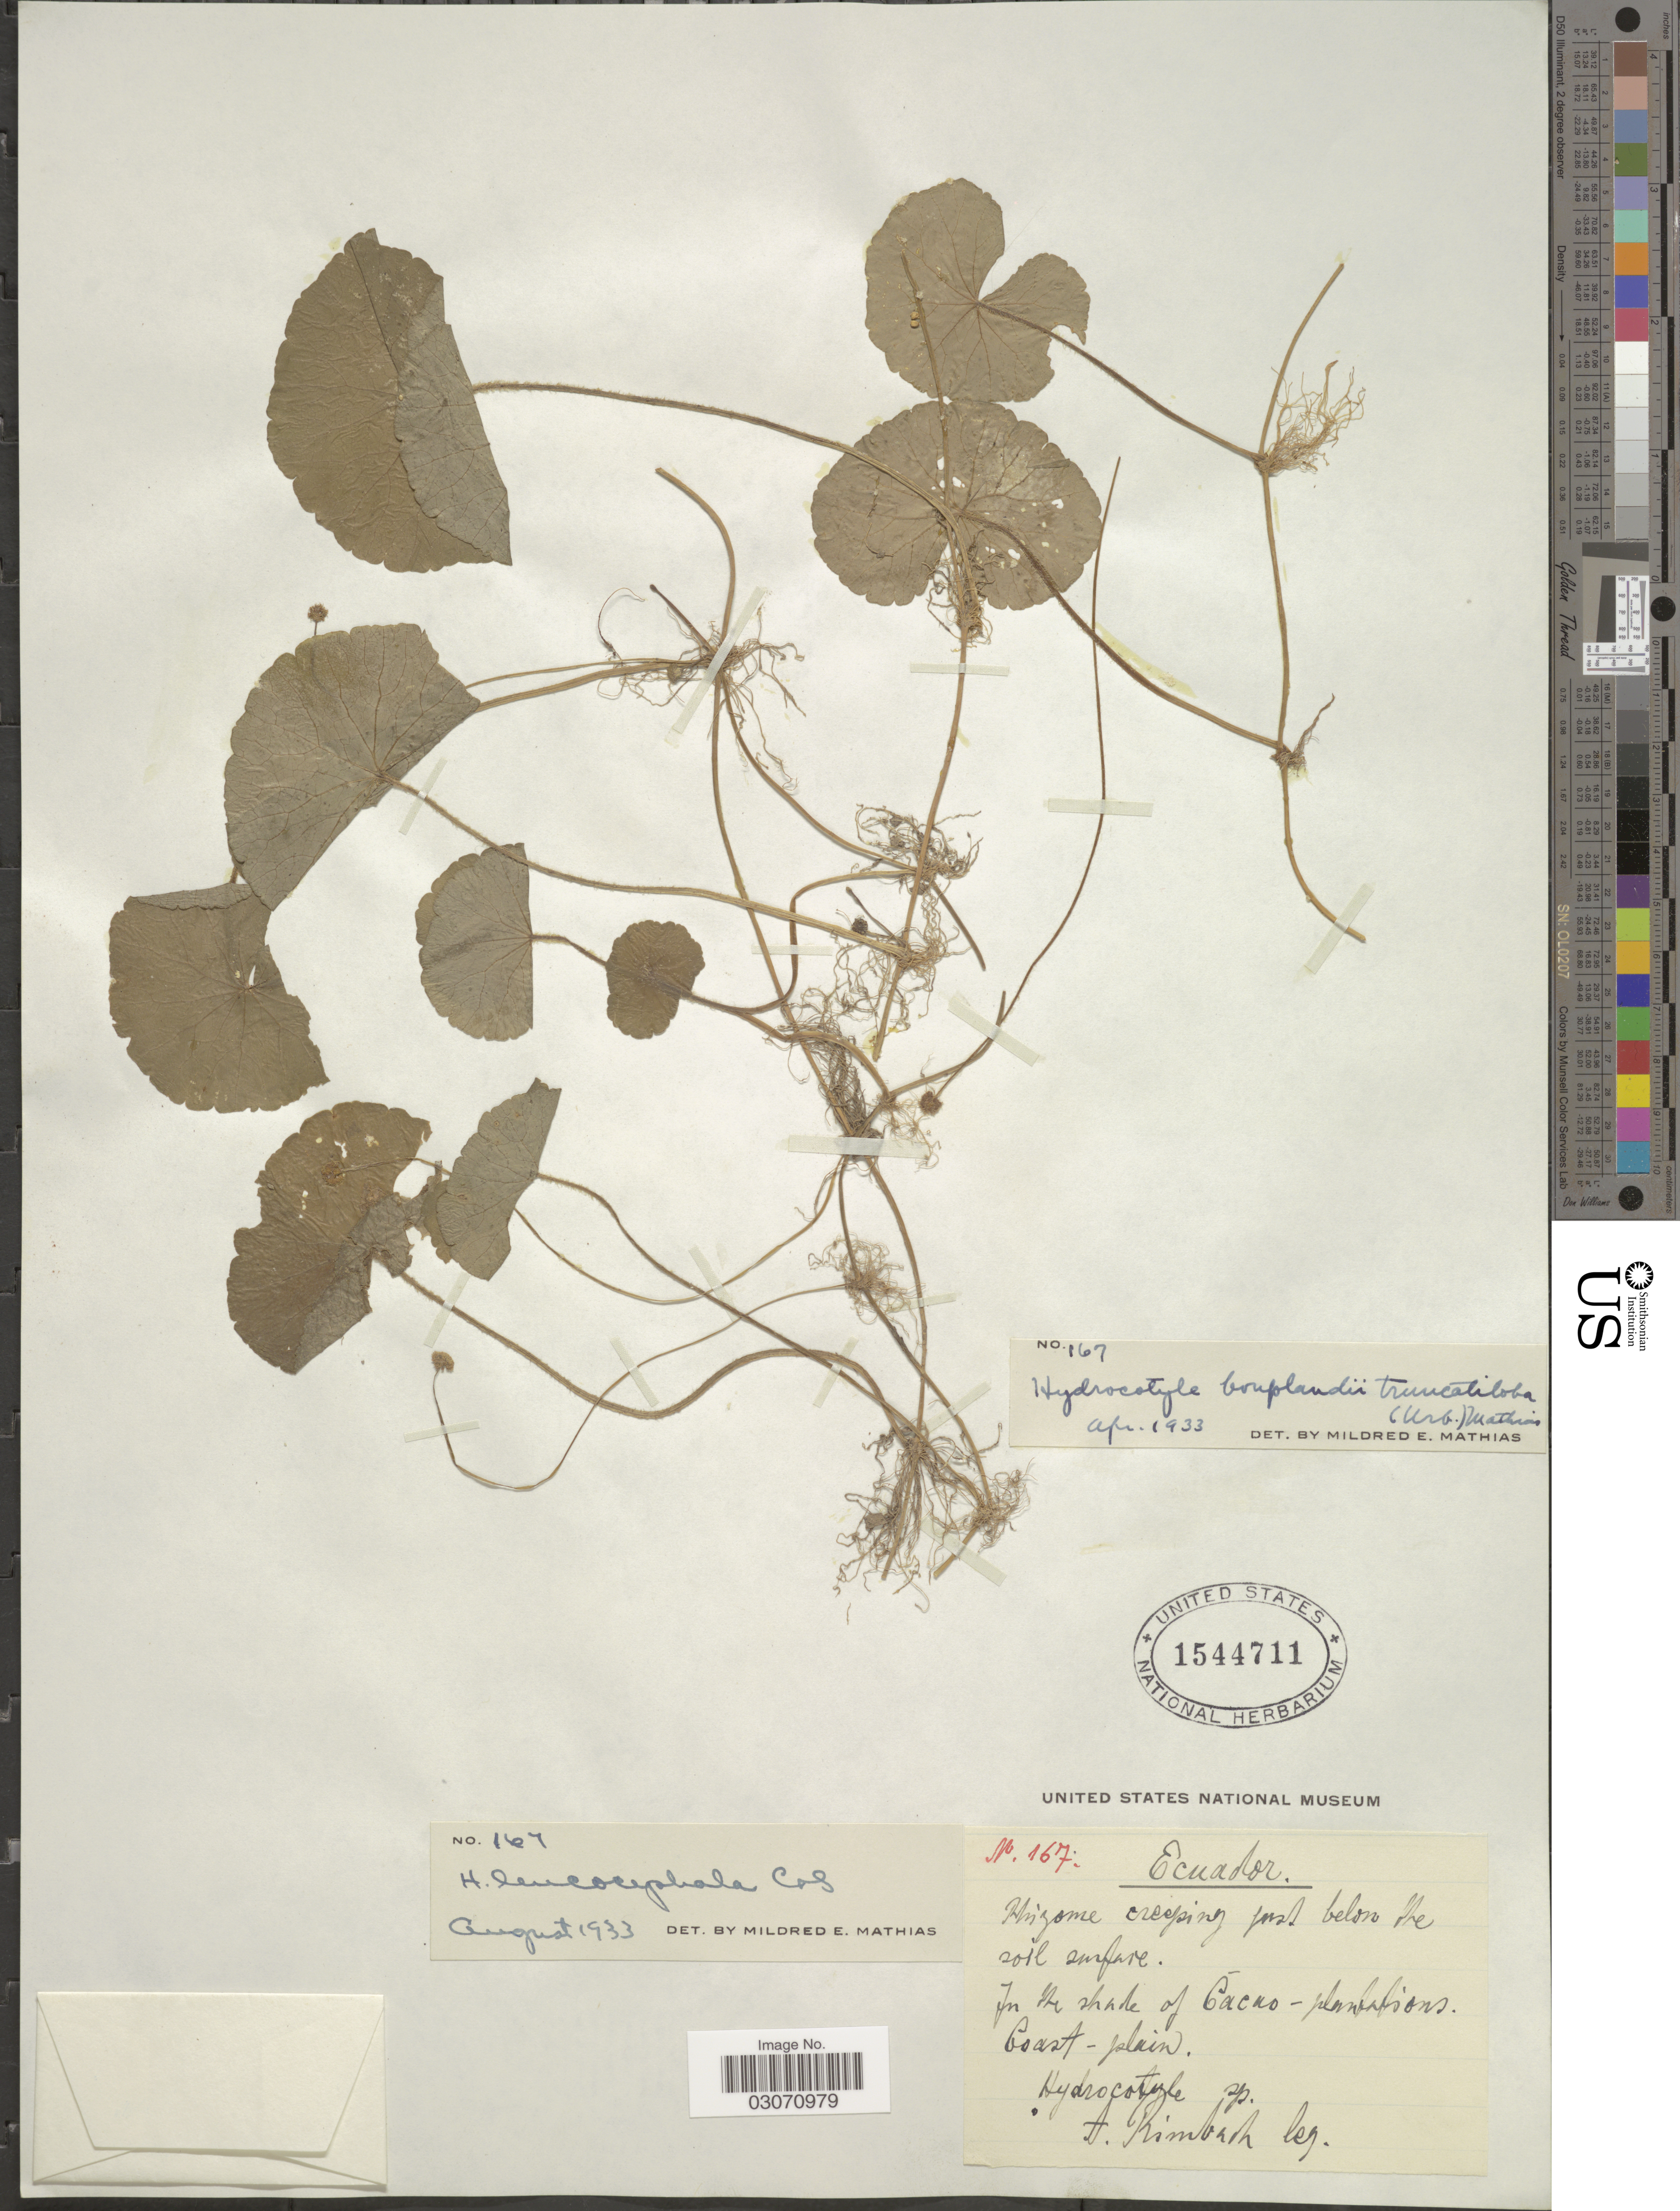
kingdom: Plantae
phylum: Tracheophyta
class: Magnoliopsida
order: Apiales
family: Araliaceae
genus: Hydrocotyle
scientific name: Hydrocotyle leucocephala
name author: Cham. & Schltdl.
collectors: A. Rimbach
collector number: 167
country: Ecuador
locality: In the shade of Cacao plantations, Coast-plain.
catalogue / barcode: US 1544711